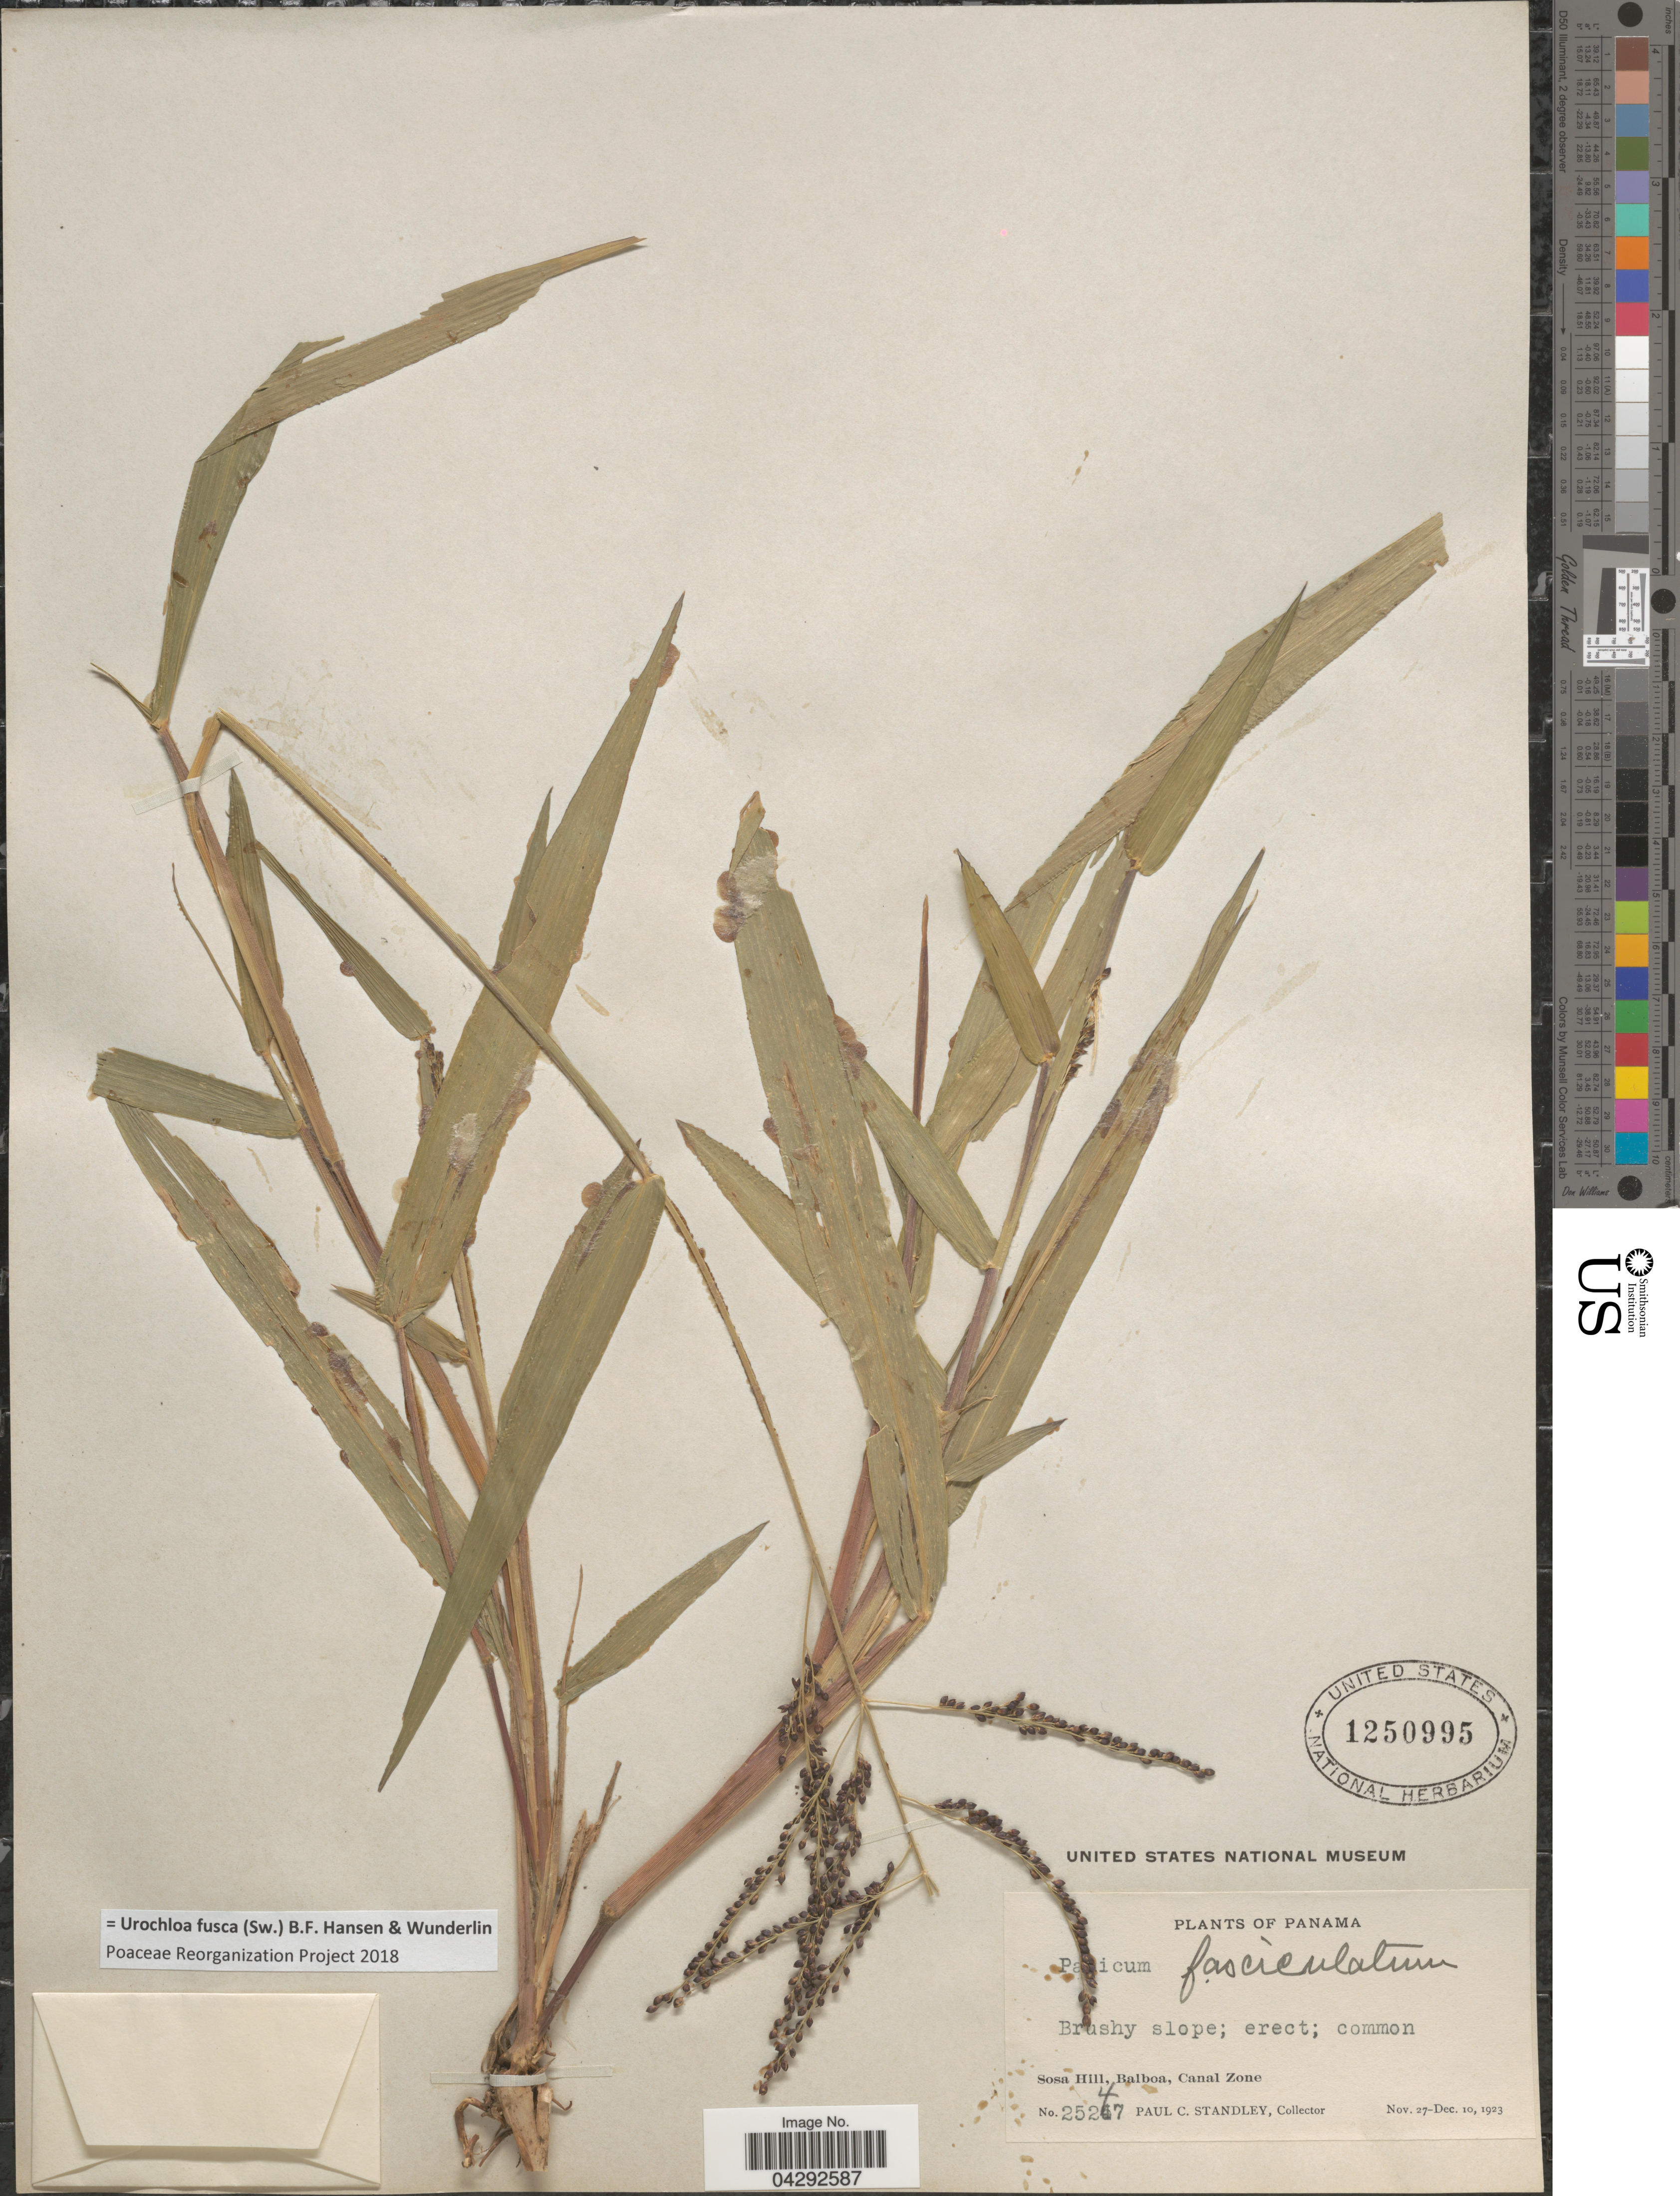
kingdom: Plantae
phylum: Tracheophyta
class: Liliopsida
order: Poales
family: Poaceae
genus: Urochloa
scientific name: Urochloa fusca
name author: (Sw.) B.F. Hansen & Wunderlin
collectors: P. C. Standley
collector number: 25247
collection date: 1923-11-27/1923-12-10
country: Panama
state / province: Colón / Panamá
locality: Brushy slope. Sosa Hill, Balboa, Canal Zone.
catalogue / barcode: US 1250995